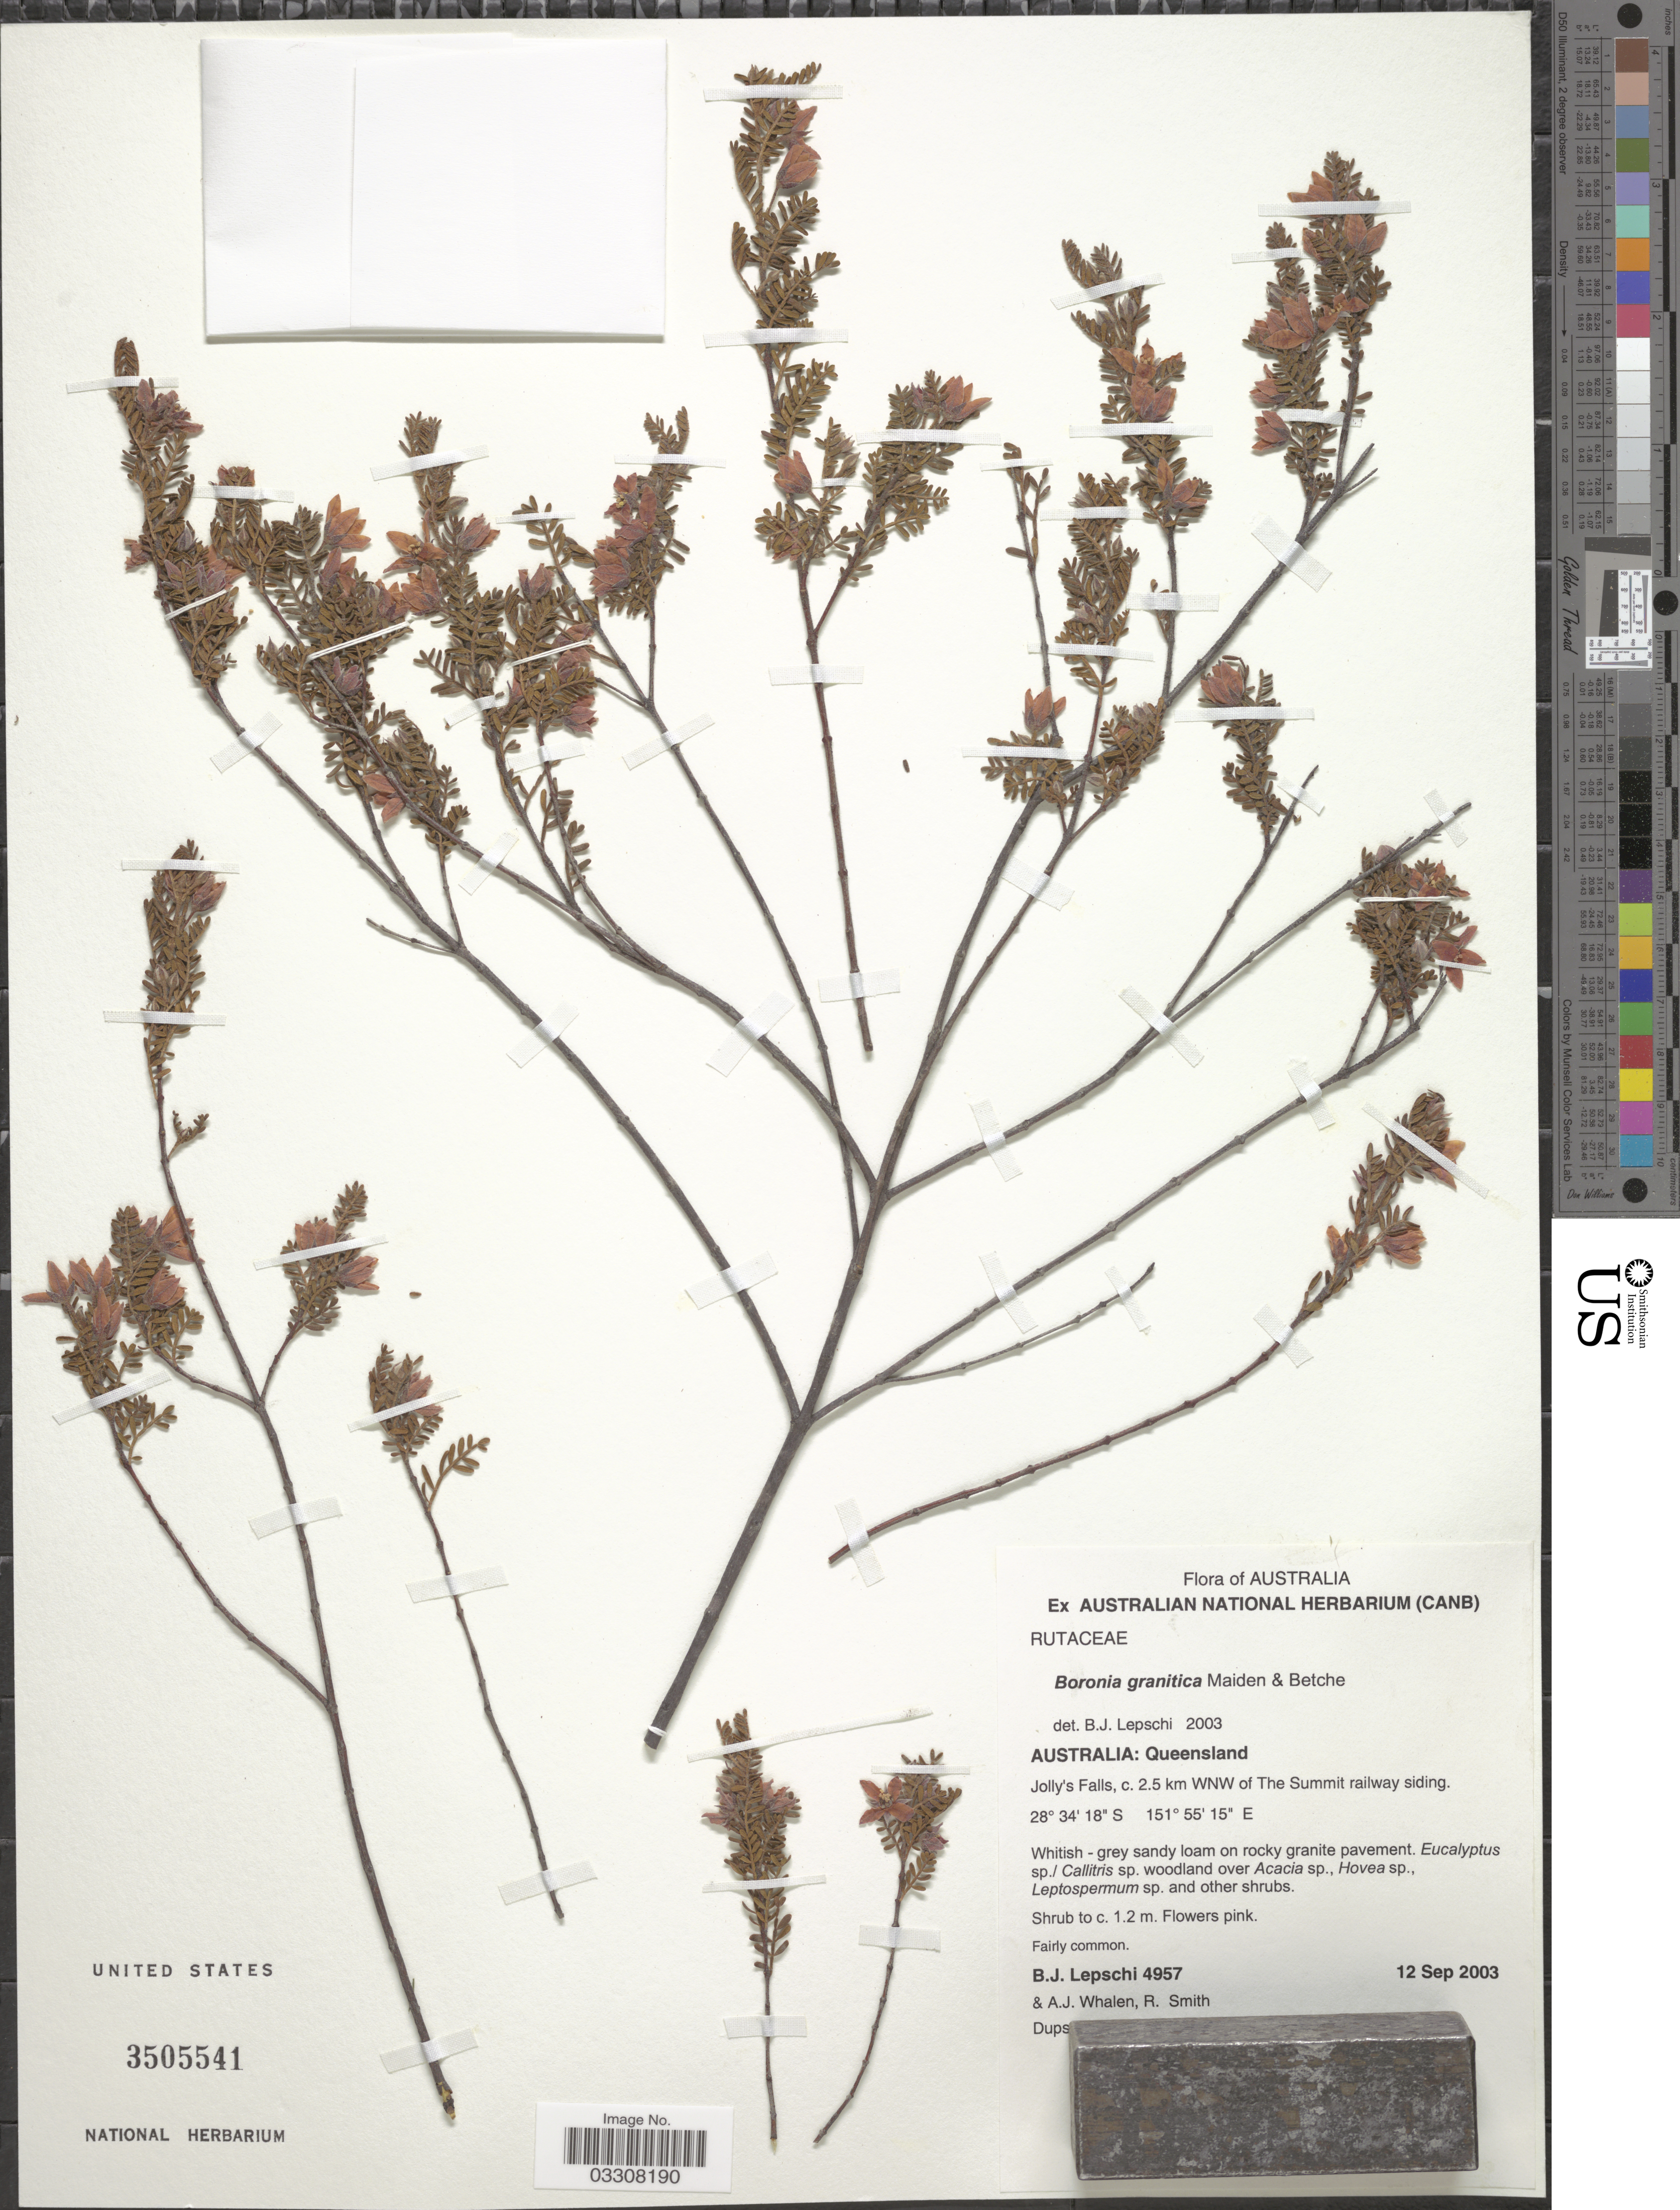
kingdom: Plantae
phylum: Tracheophyta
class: Magnoliopsida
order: Sapindales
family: Rutaceae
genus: Boronia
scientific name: Boronia granitica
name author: Maiden & Betche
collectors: B. Lepschi, A. Whalen & R. Smith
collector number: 4957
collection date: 2003-09-12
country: Australia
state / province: Queensland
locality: Jolly's Falls, c. 2.5 km WNW of The Summit railway siding.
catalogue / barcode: US 3505541